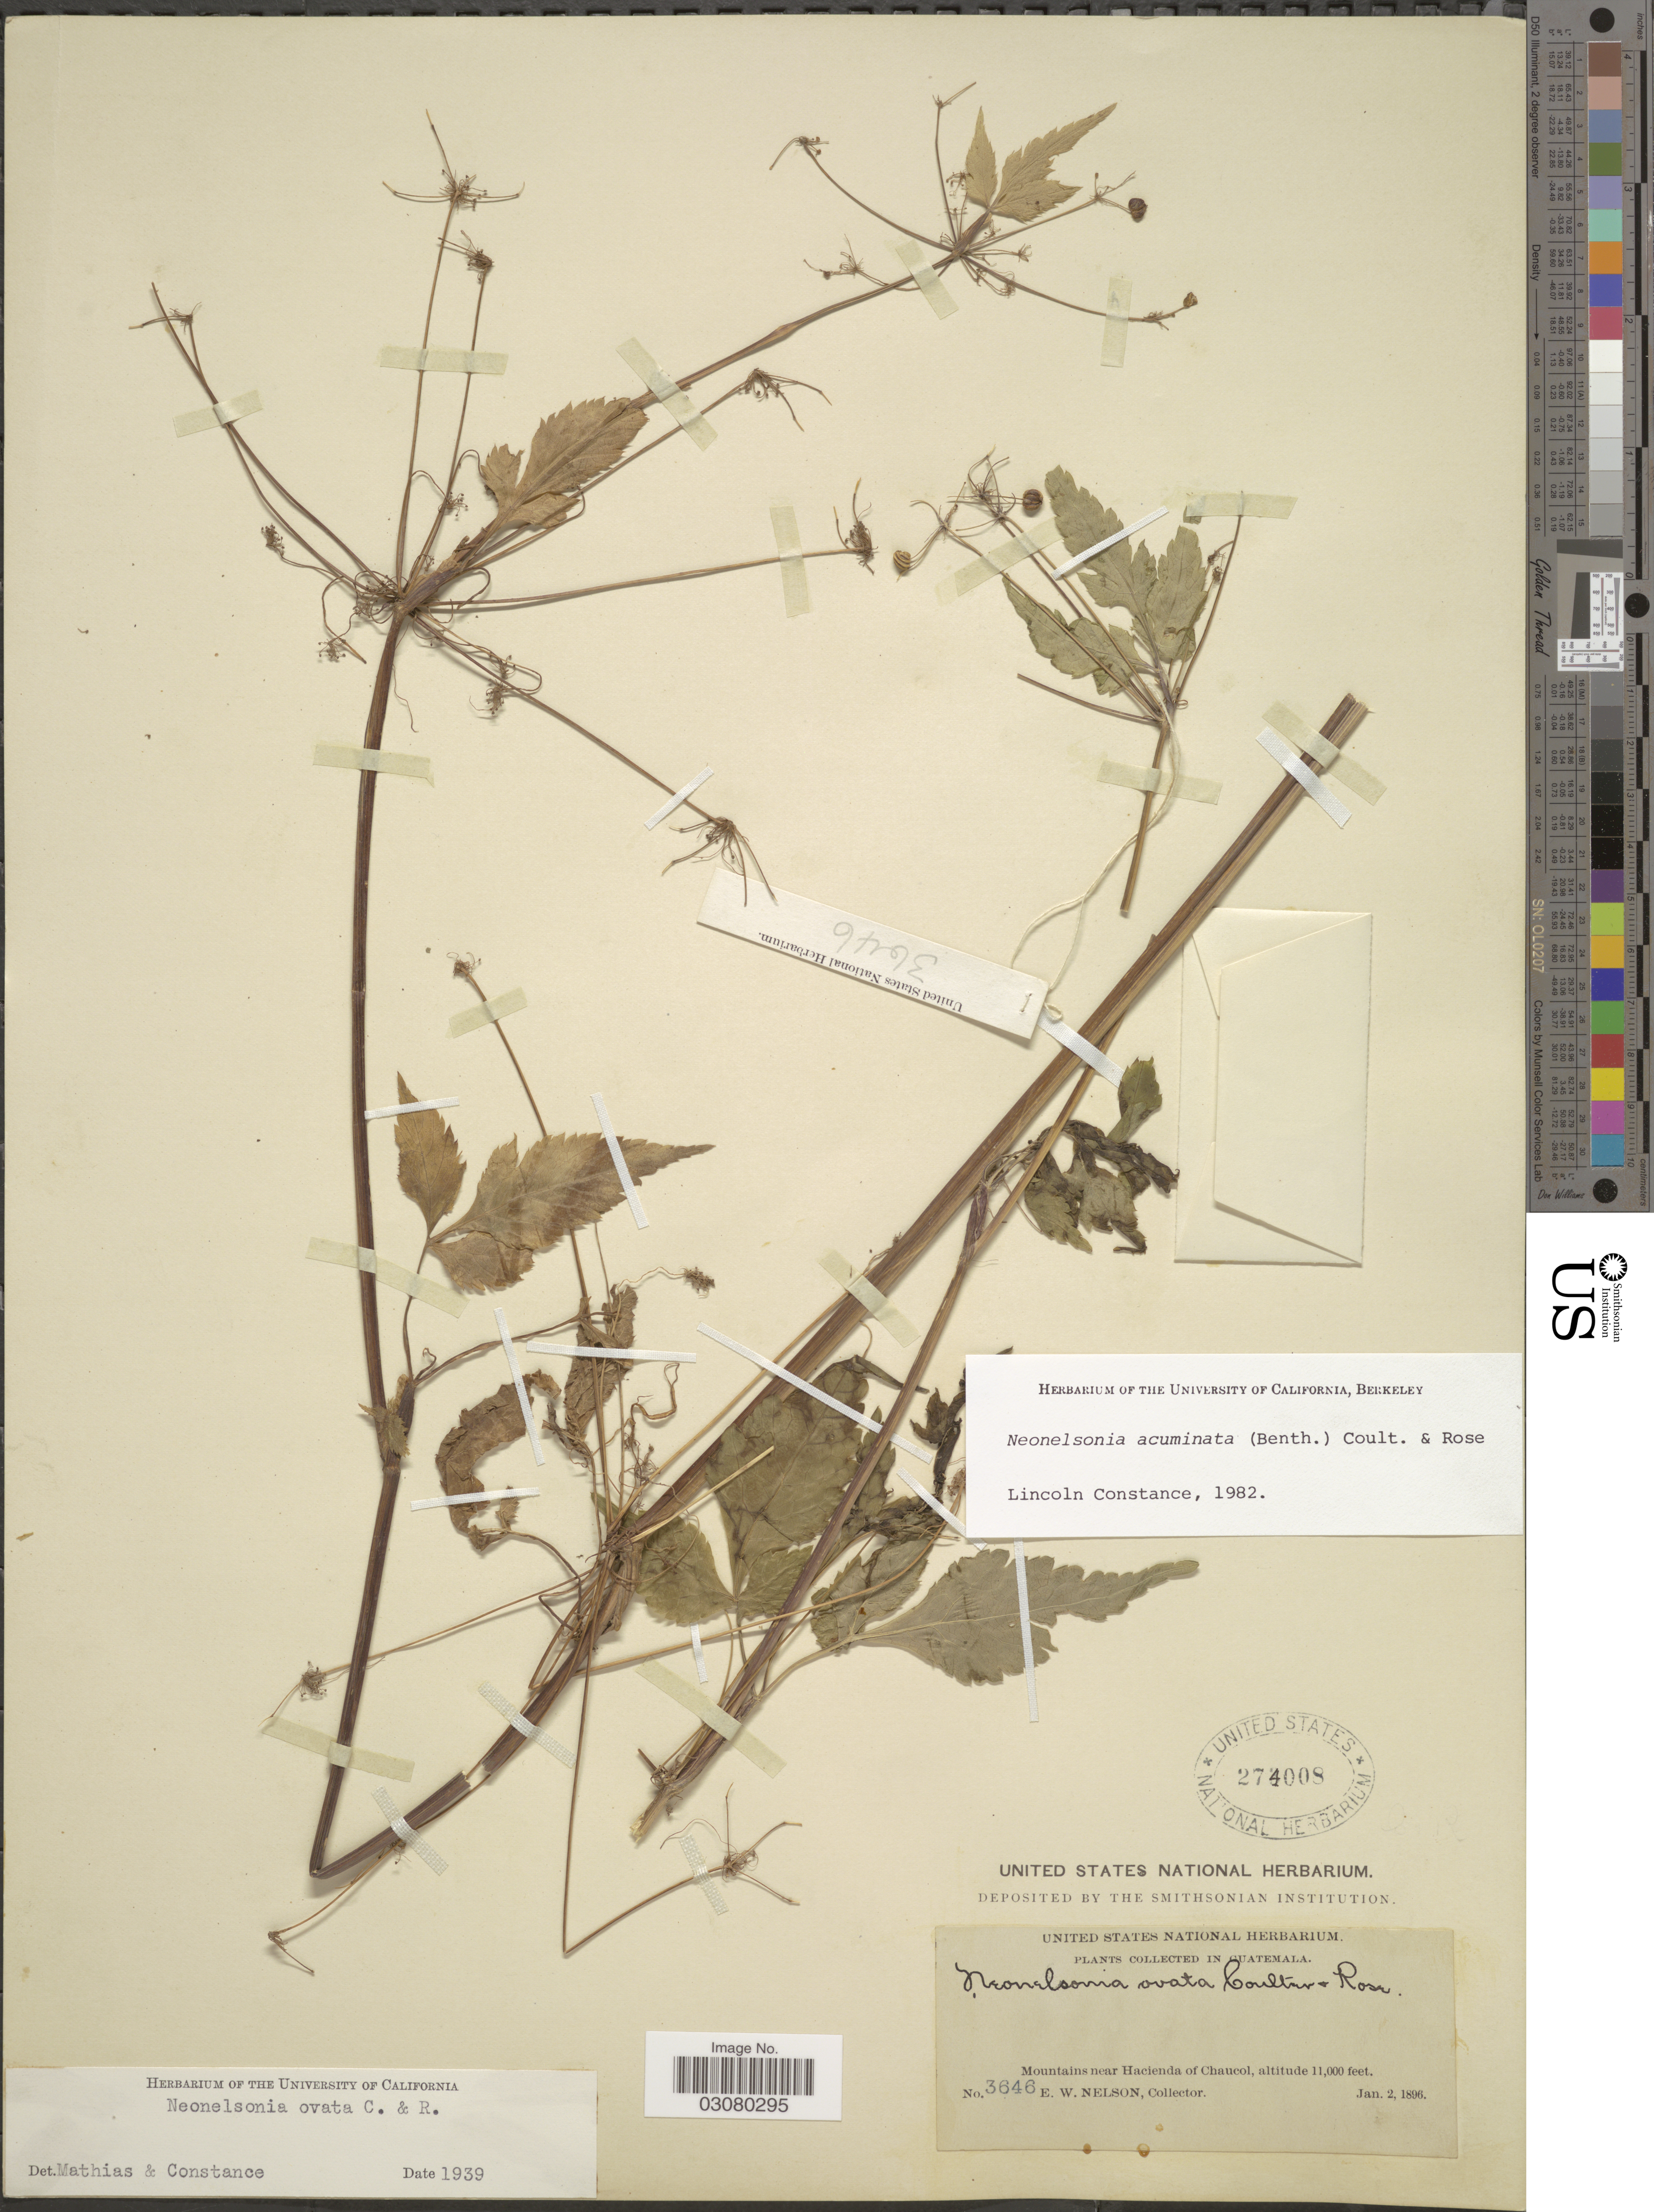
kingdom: Plantae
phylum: Tracheophyta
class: Magnoliopsida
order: Apiales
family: Apiaceae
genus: Neonelsonia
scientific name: Neonelsonia acuminata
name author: (Benth.) J.M. Coult. & Rose ex Drude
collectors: E. W. Nelson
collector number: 3646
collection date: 1896-01-02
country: Guatemala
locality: Mountains near Hacienda of Chaucol.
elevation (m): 3353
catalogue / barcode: US 274008